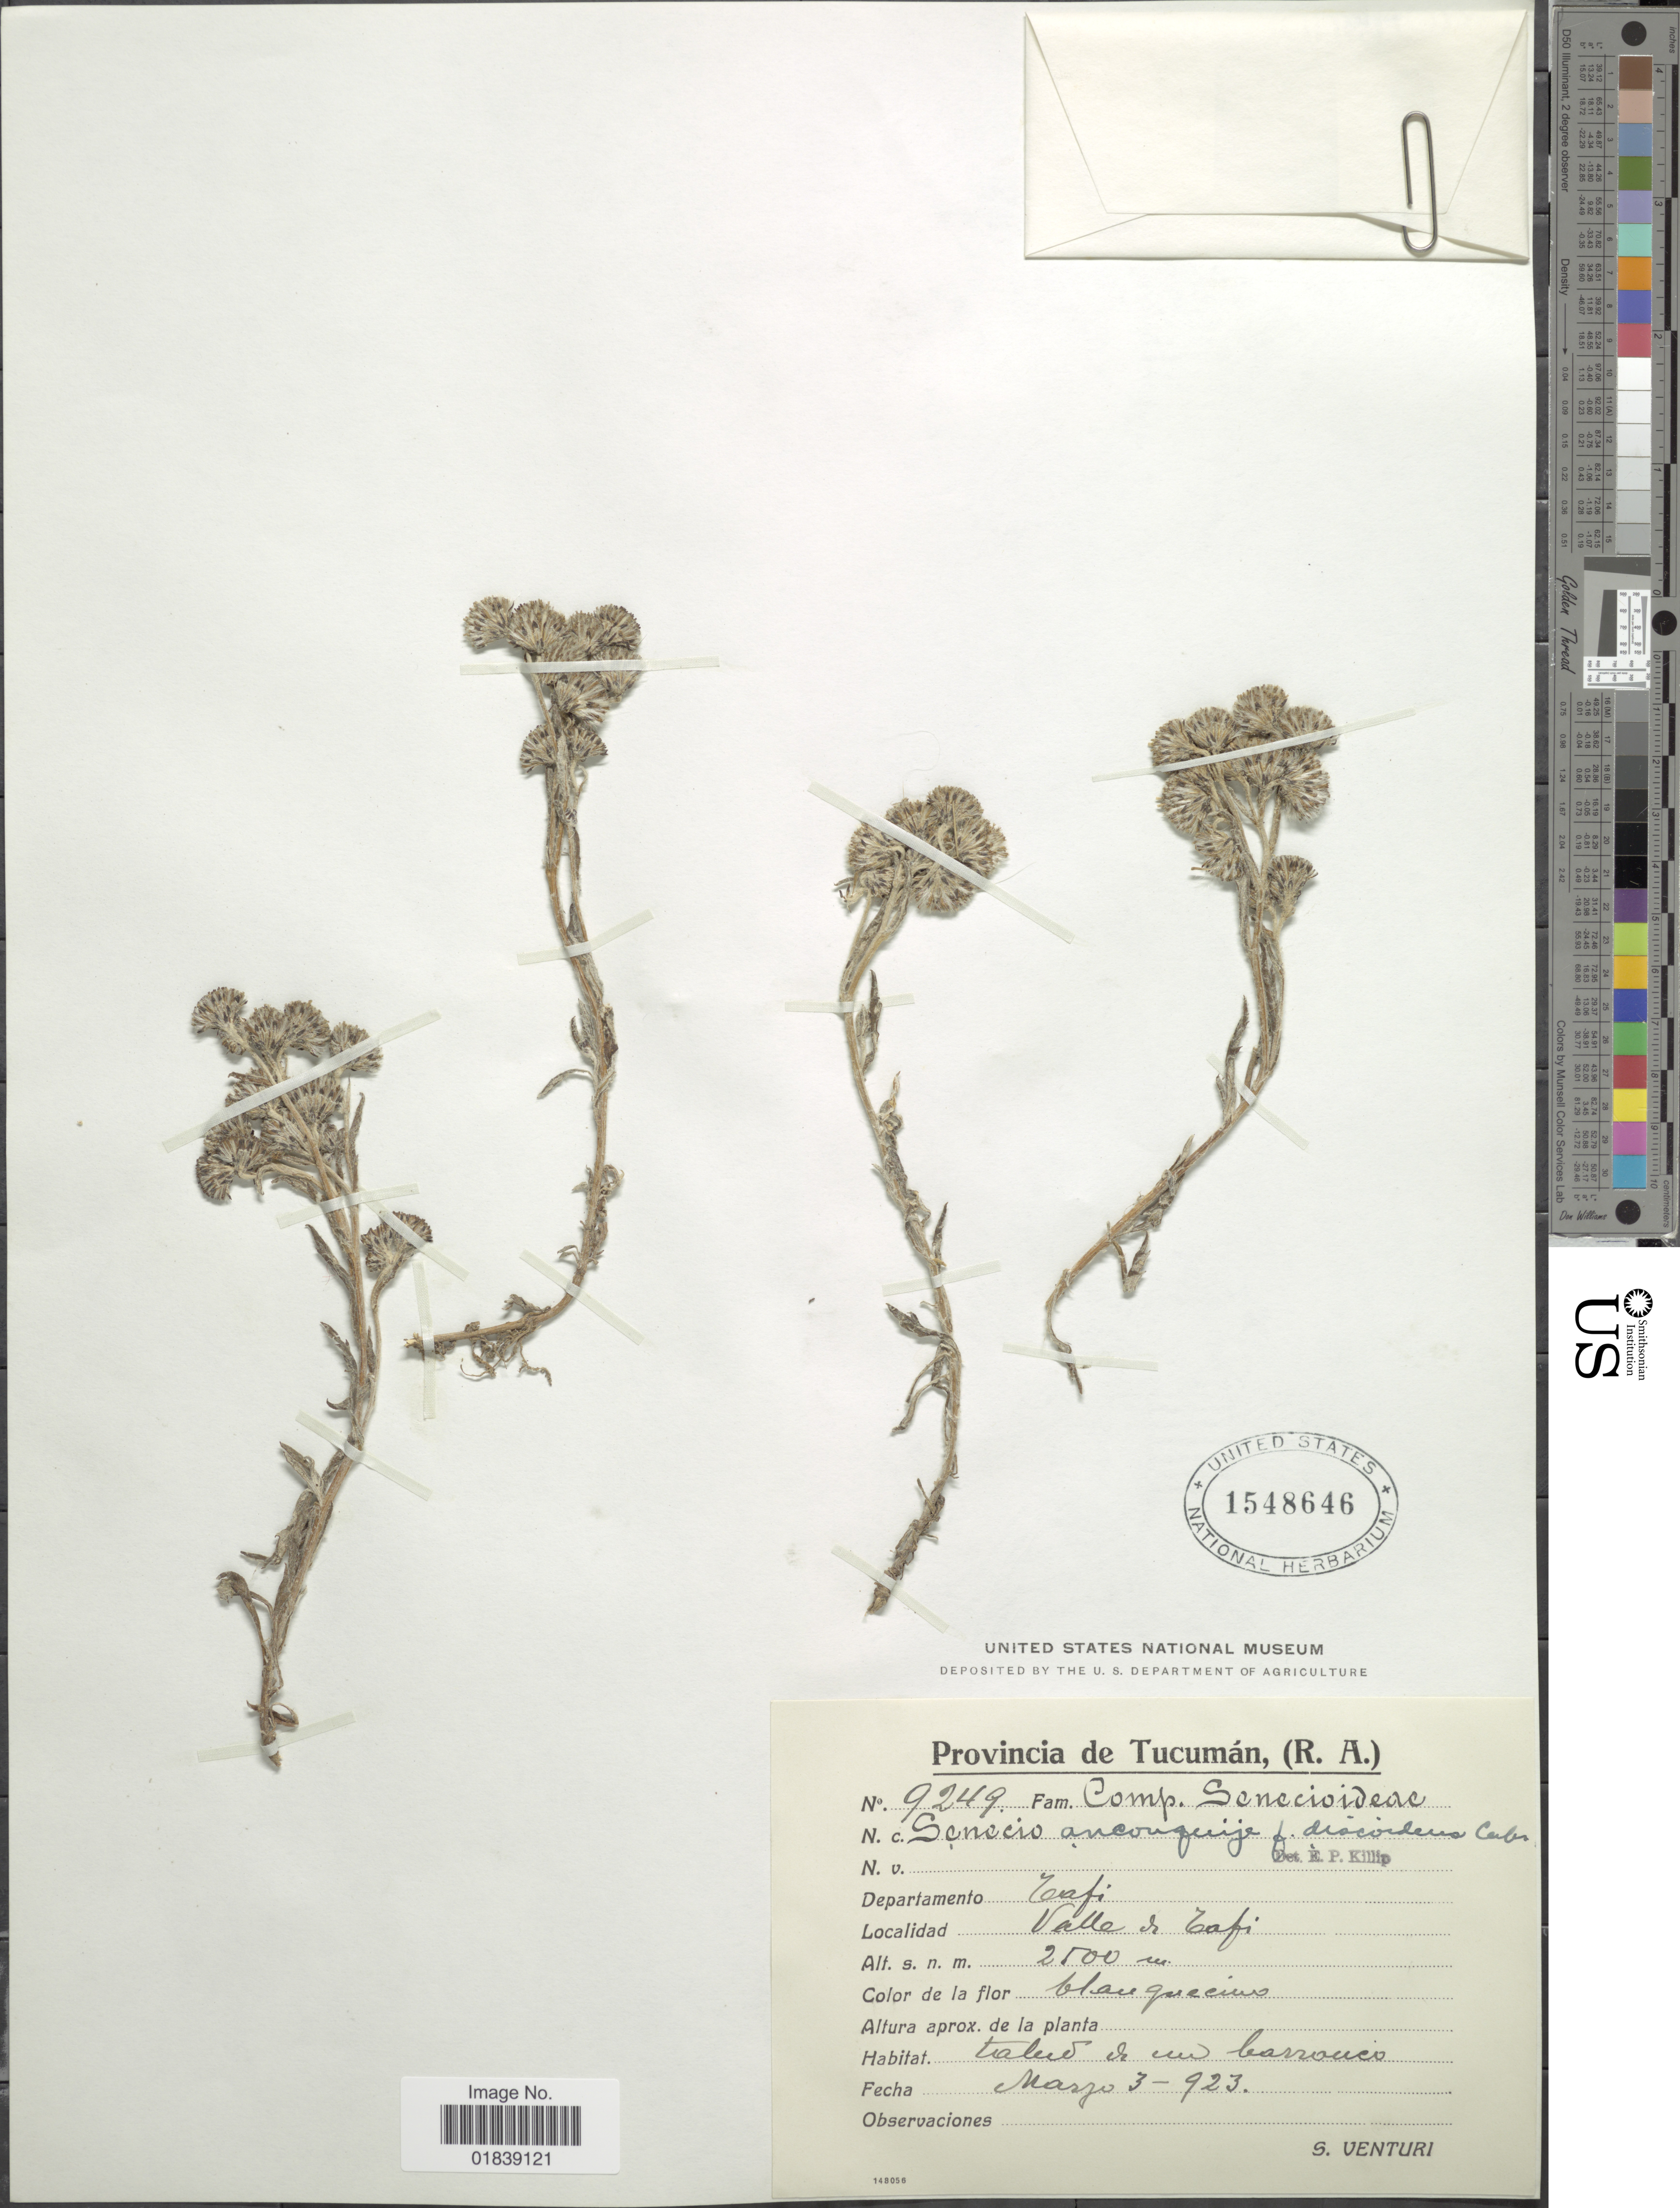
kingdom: Plantae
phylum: Tracheophyta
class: Magnoliopsida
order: Asterales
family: Asteraceae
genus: Senecio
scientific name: Senecio anconquijae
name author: Cabrera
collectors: S. Venturi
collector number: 9249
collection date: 1923-03-03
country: Argentina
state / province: Tucuman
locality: Departamento Tafi, Valle de Tafi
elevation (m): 2500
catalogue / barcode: US 1548646